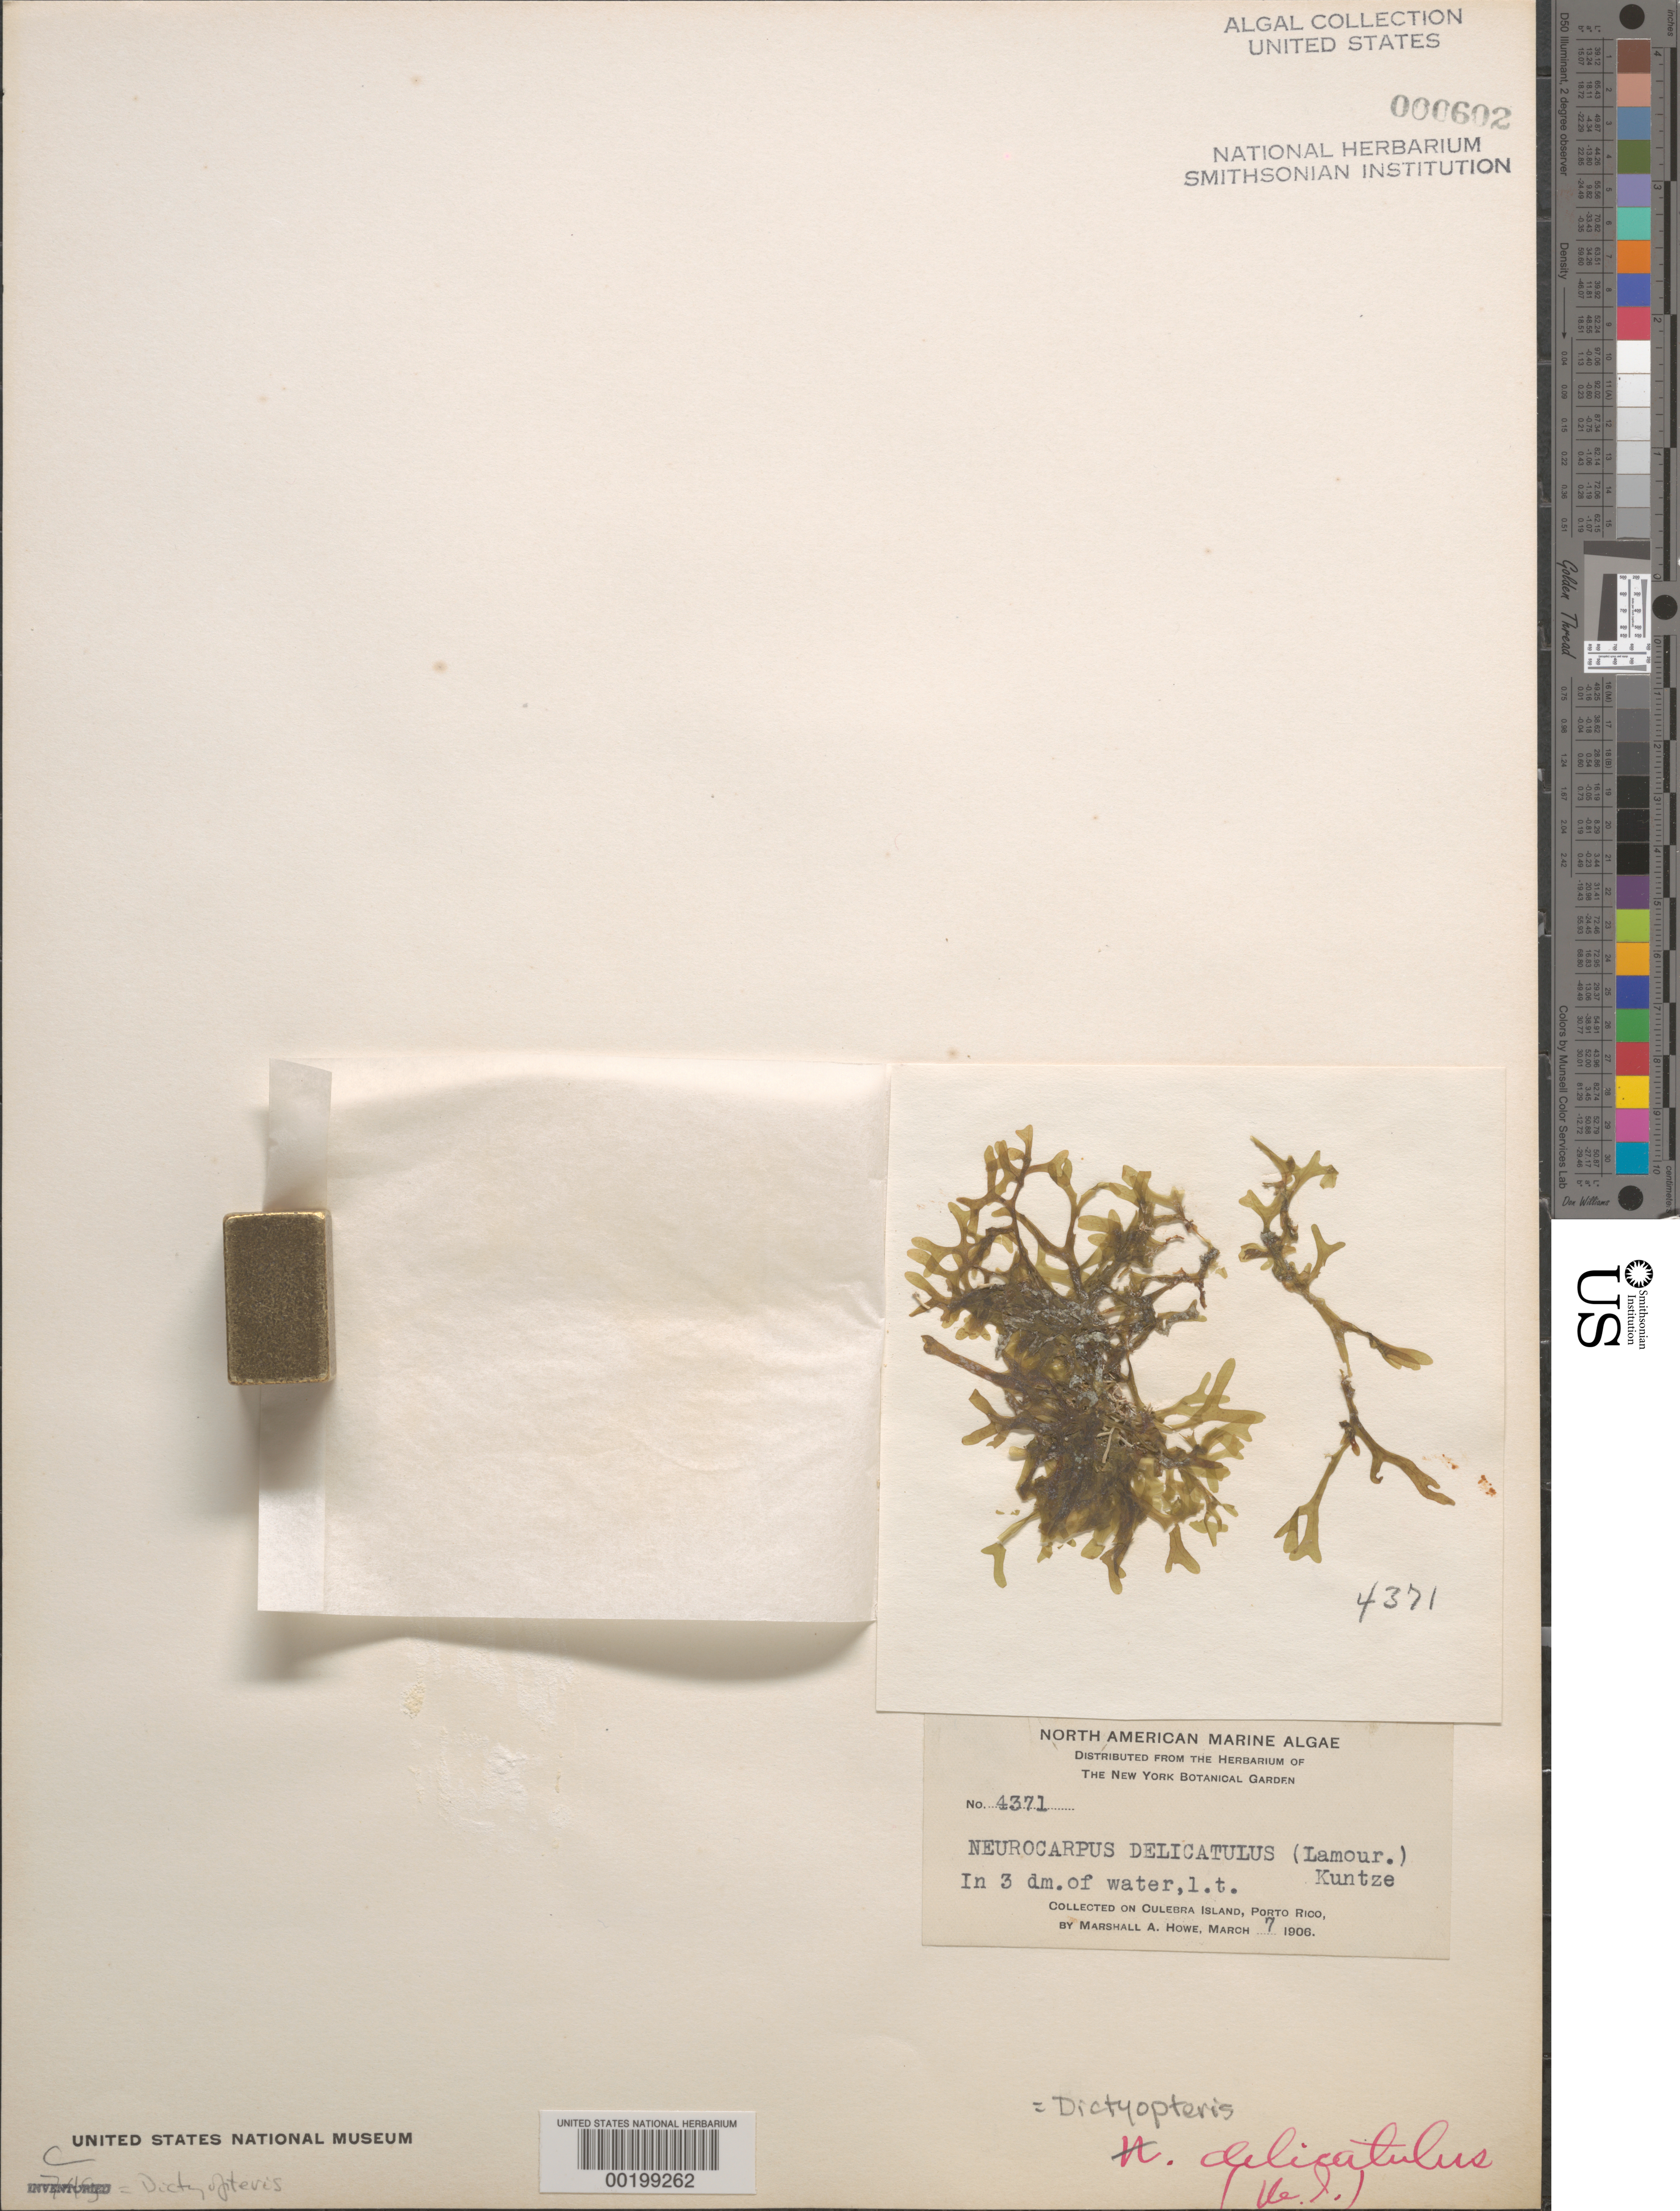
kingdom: Chromista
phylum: Ochrophyta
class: Phaeophyceae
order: Dictyotales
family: Dictyotaceae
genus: Dictyopteris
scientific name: Dictyopteris delicatula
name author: J.V.Lamouroux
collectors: M. A. Howe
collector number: MAH 4371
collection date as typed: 07 Mar 1906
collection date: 1906-03-07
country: Puerto Rico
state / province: Culebra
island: Isla de Culebra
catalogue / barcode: US 602